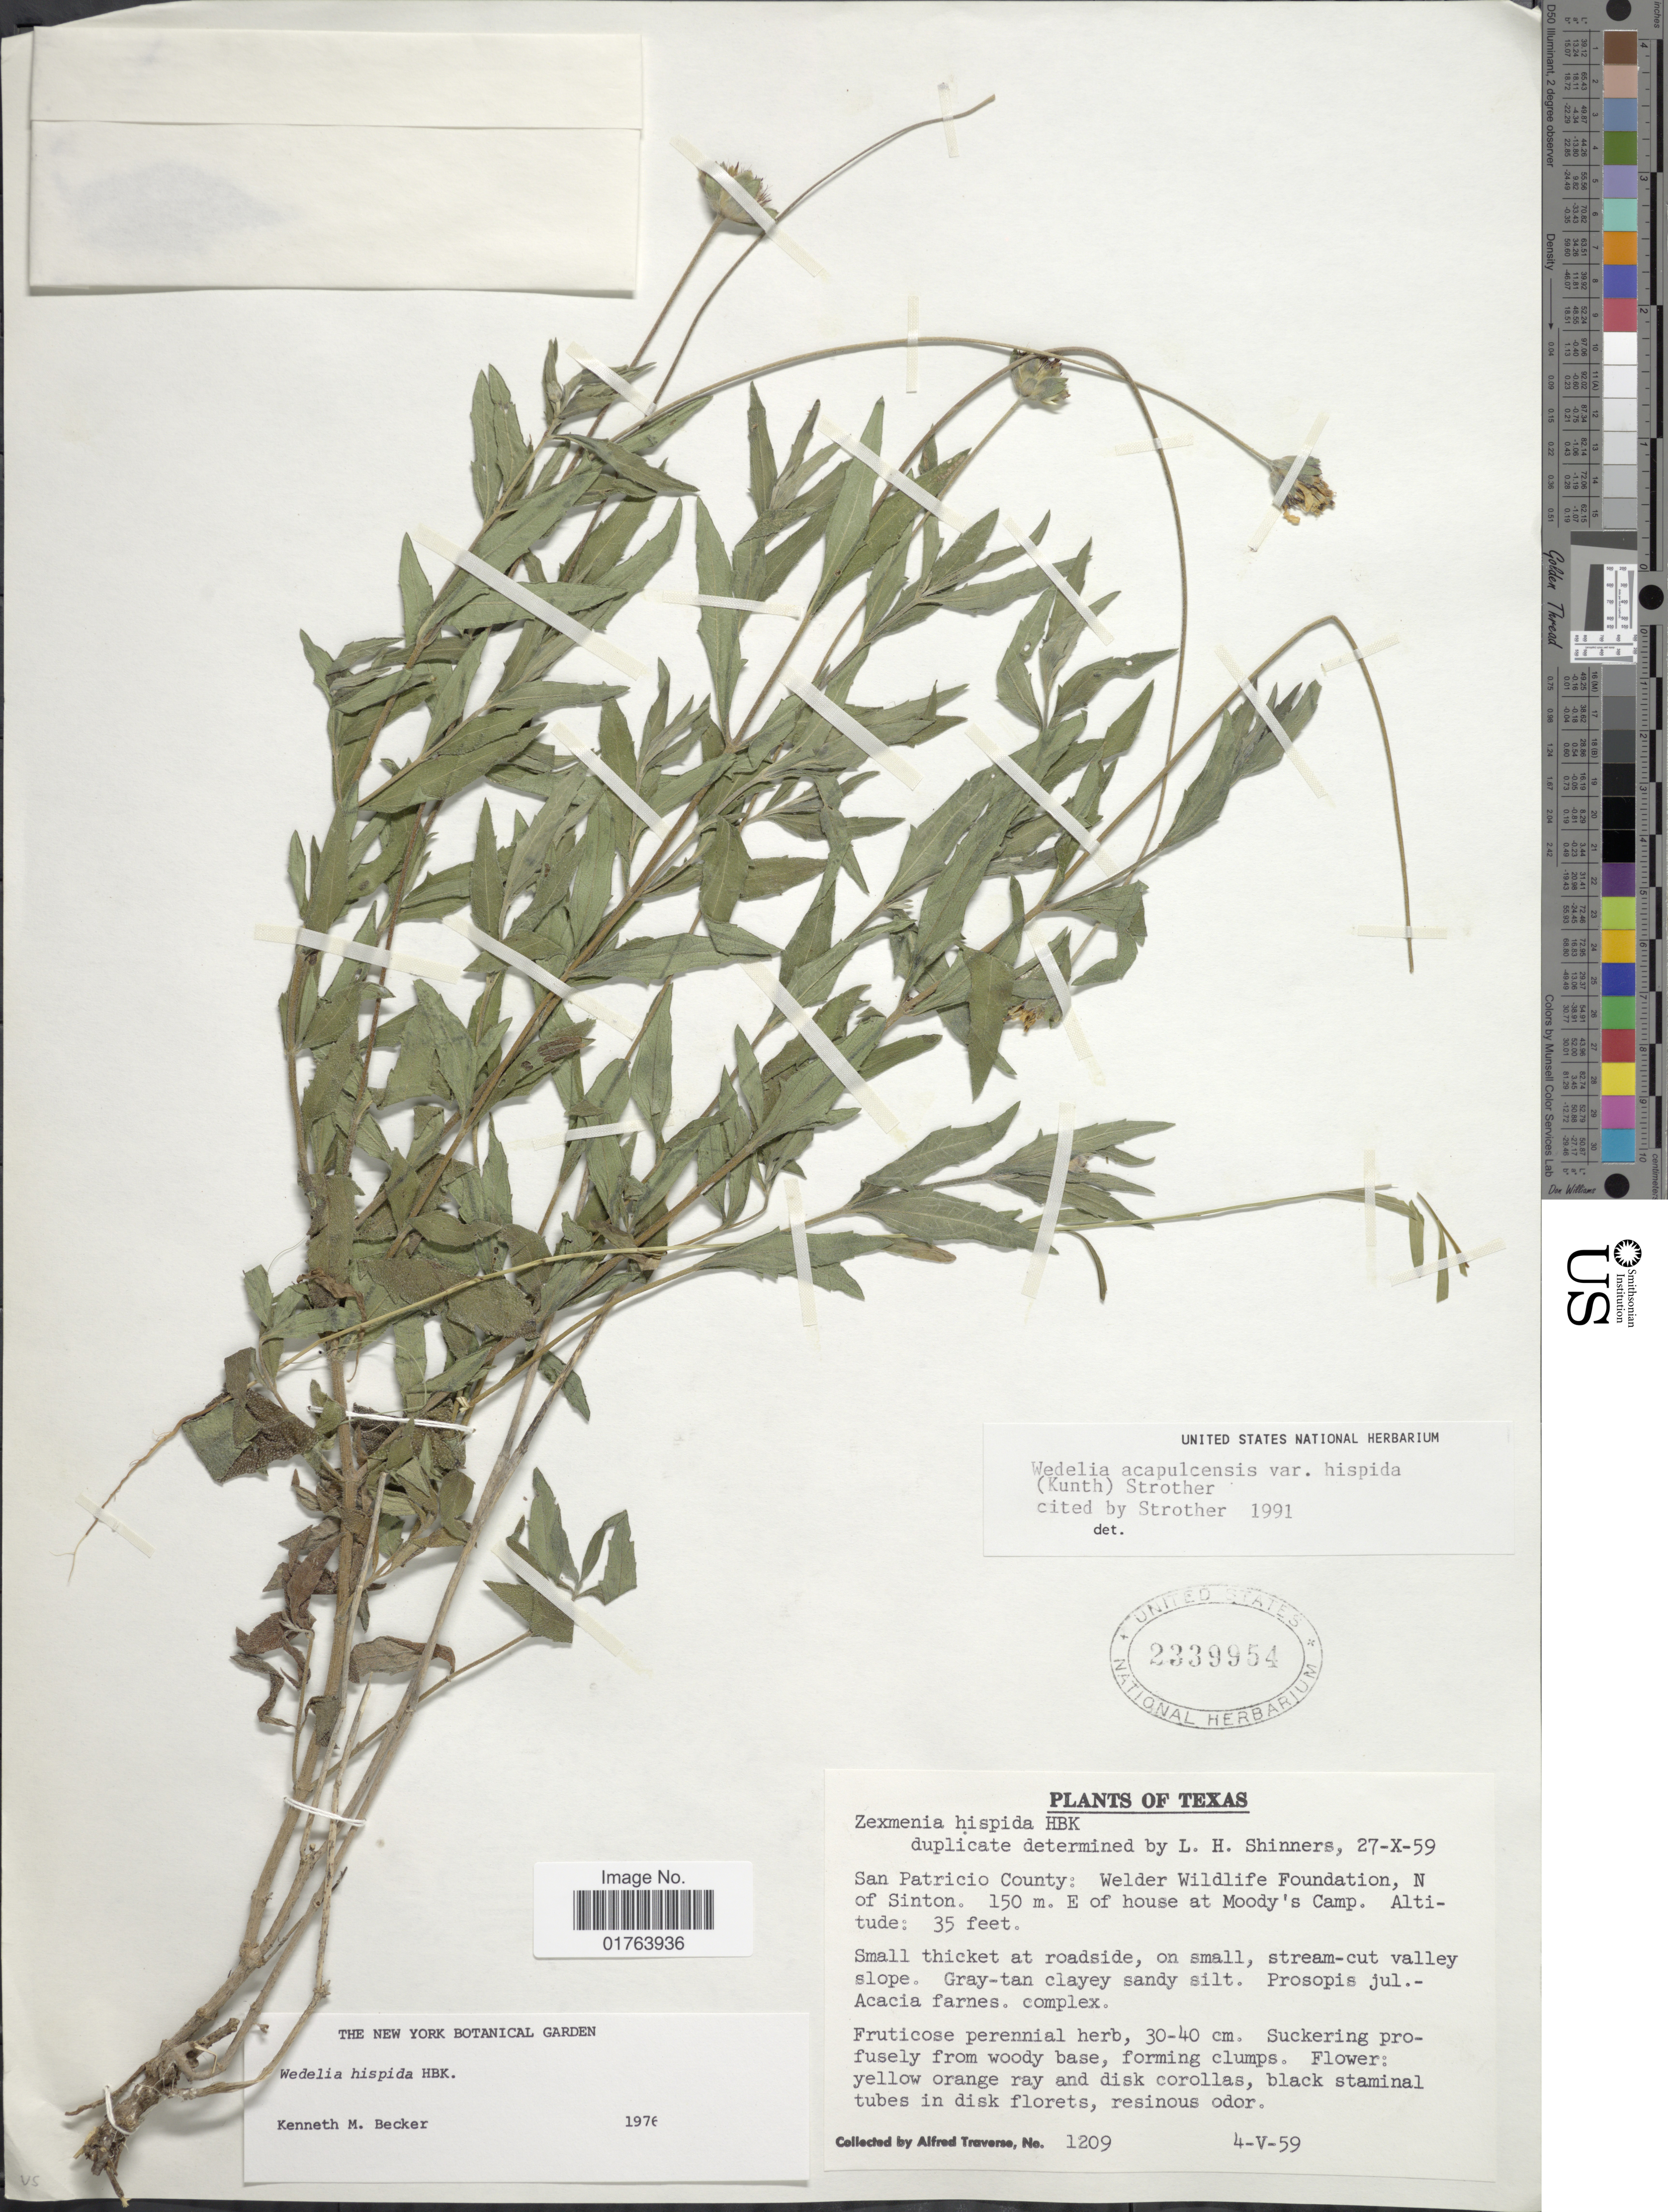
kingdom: Plantae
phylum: Tracheophyta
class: Magnoliopsida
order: Asterales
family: Asteraceae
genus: Wedelia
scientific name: Wedelia acapulcensis var. hispida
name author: (Kunth) Strother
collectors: A. Traverse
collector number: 1209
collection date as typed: Transcribed d/m/y: 4/5/59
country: United States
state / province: Texas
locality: San Patricio County: Welder Wildlifde Foundation, N of Sinton. E of House at Moody's Camp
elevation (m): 11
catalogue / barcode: US 2339954